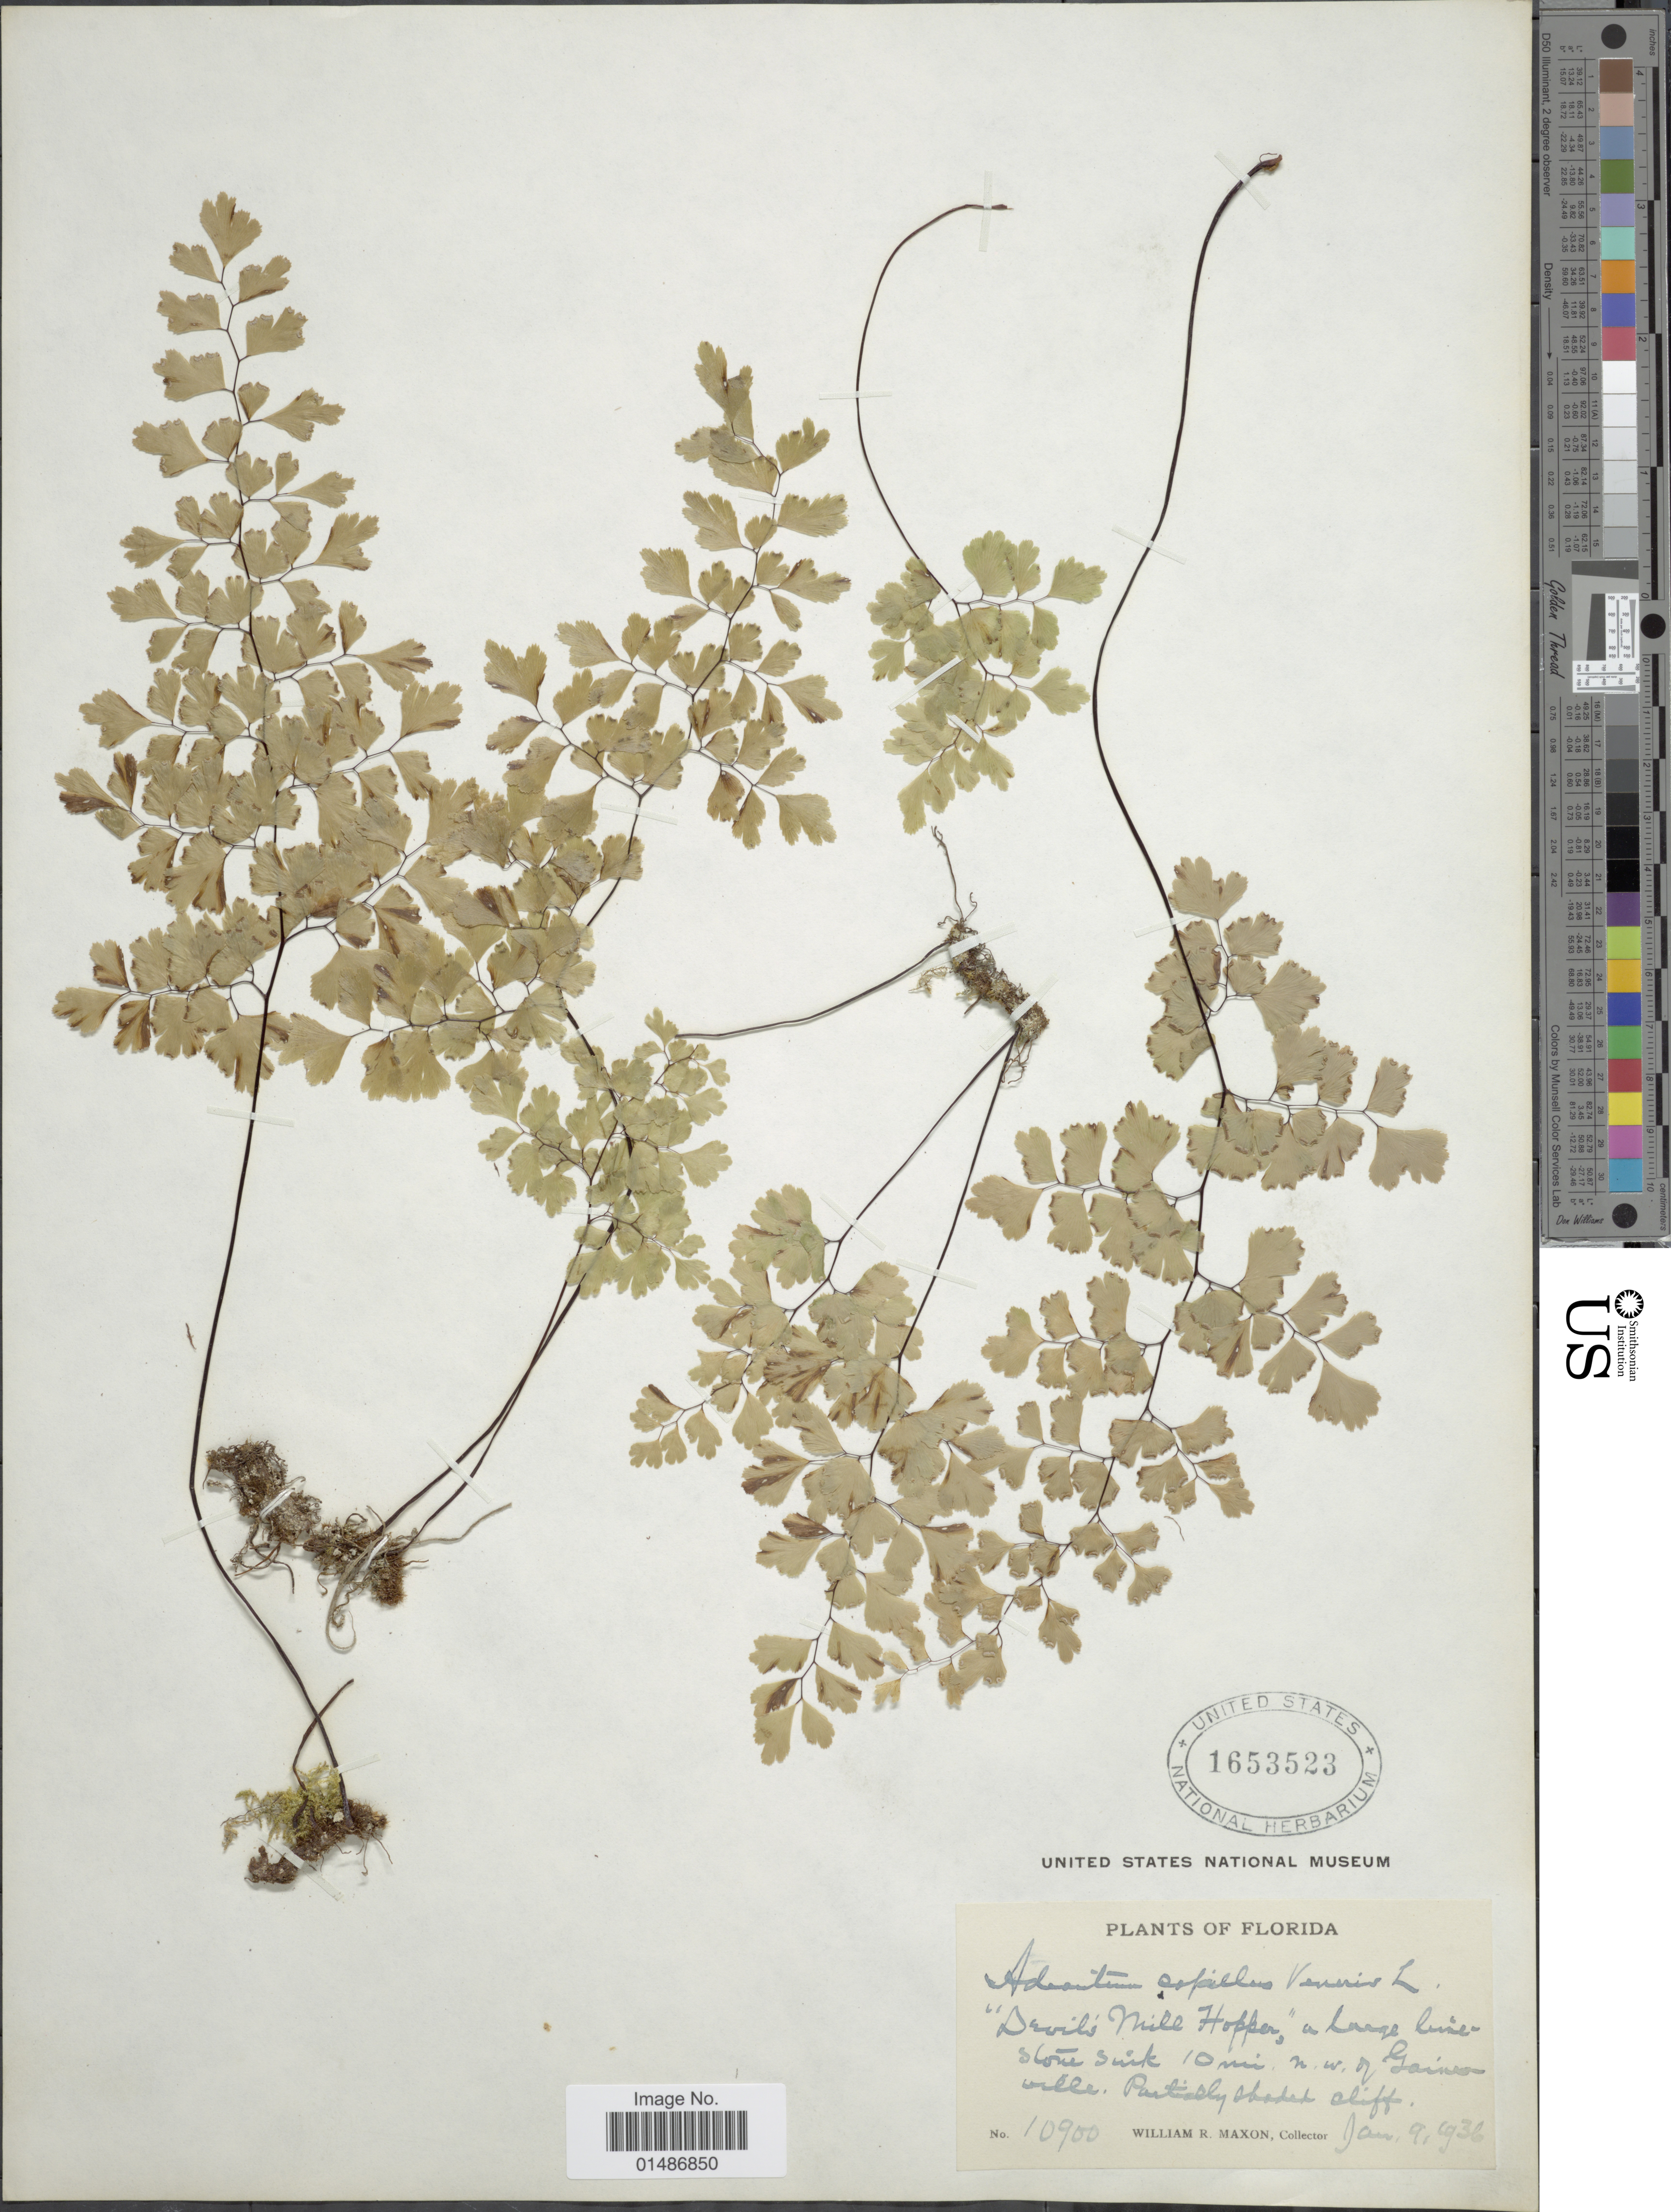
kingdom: Plantae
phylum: Tracheophyta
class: Polypodiopsida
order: Polypodiales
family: Pteridaceae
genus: Adiantum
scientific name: Adiantum capillus-veneris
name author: L.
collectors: W. R. Maxon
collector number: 10900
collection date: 1936-01-09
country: United States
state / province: Florida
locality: Devil's Mill Hopper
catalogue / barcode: US 1653523